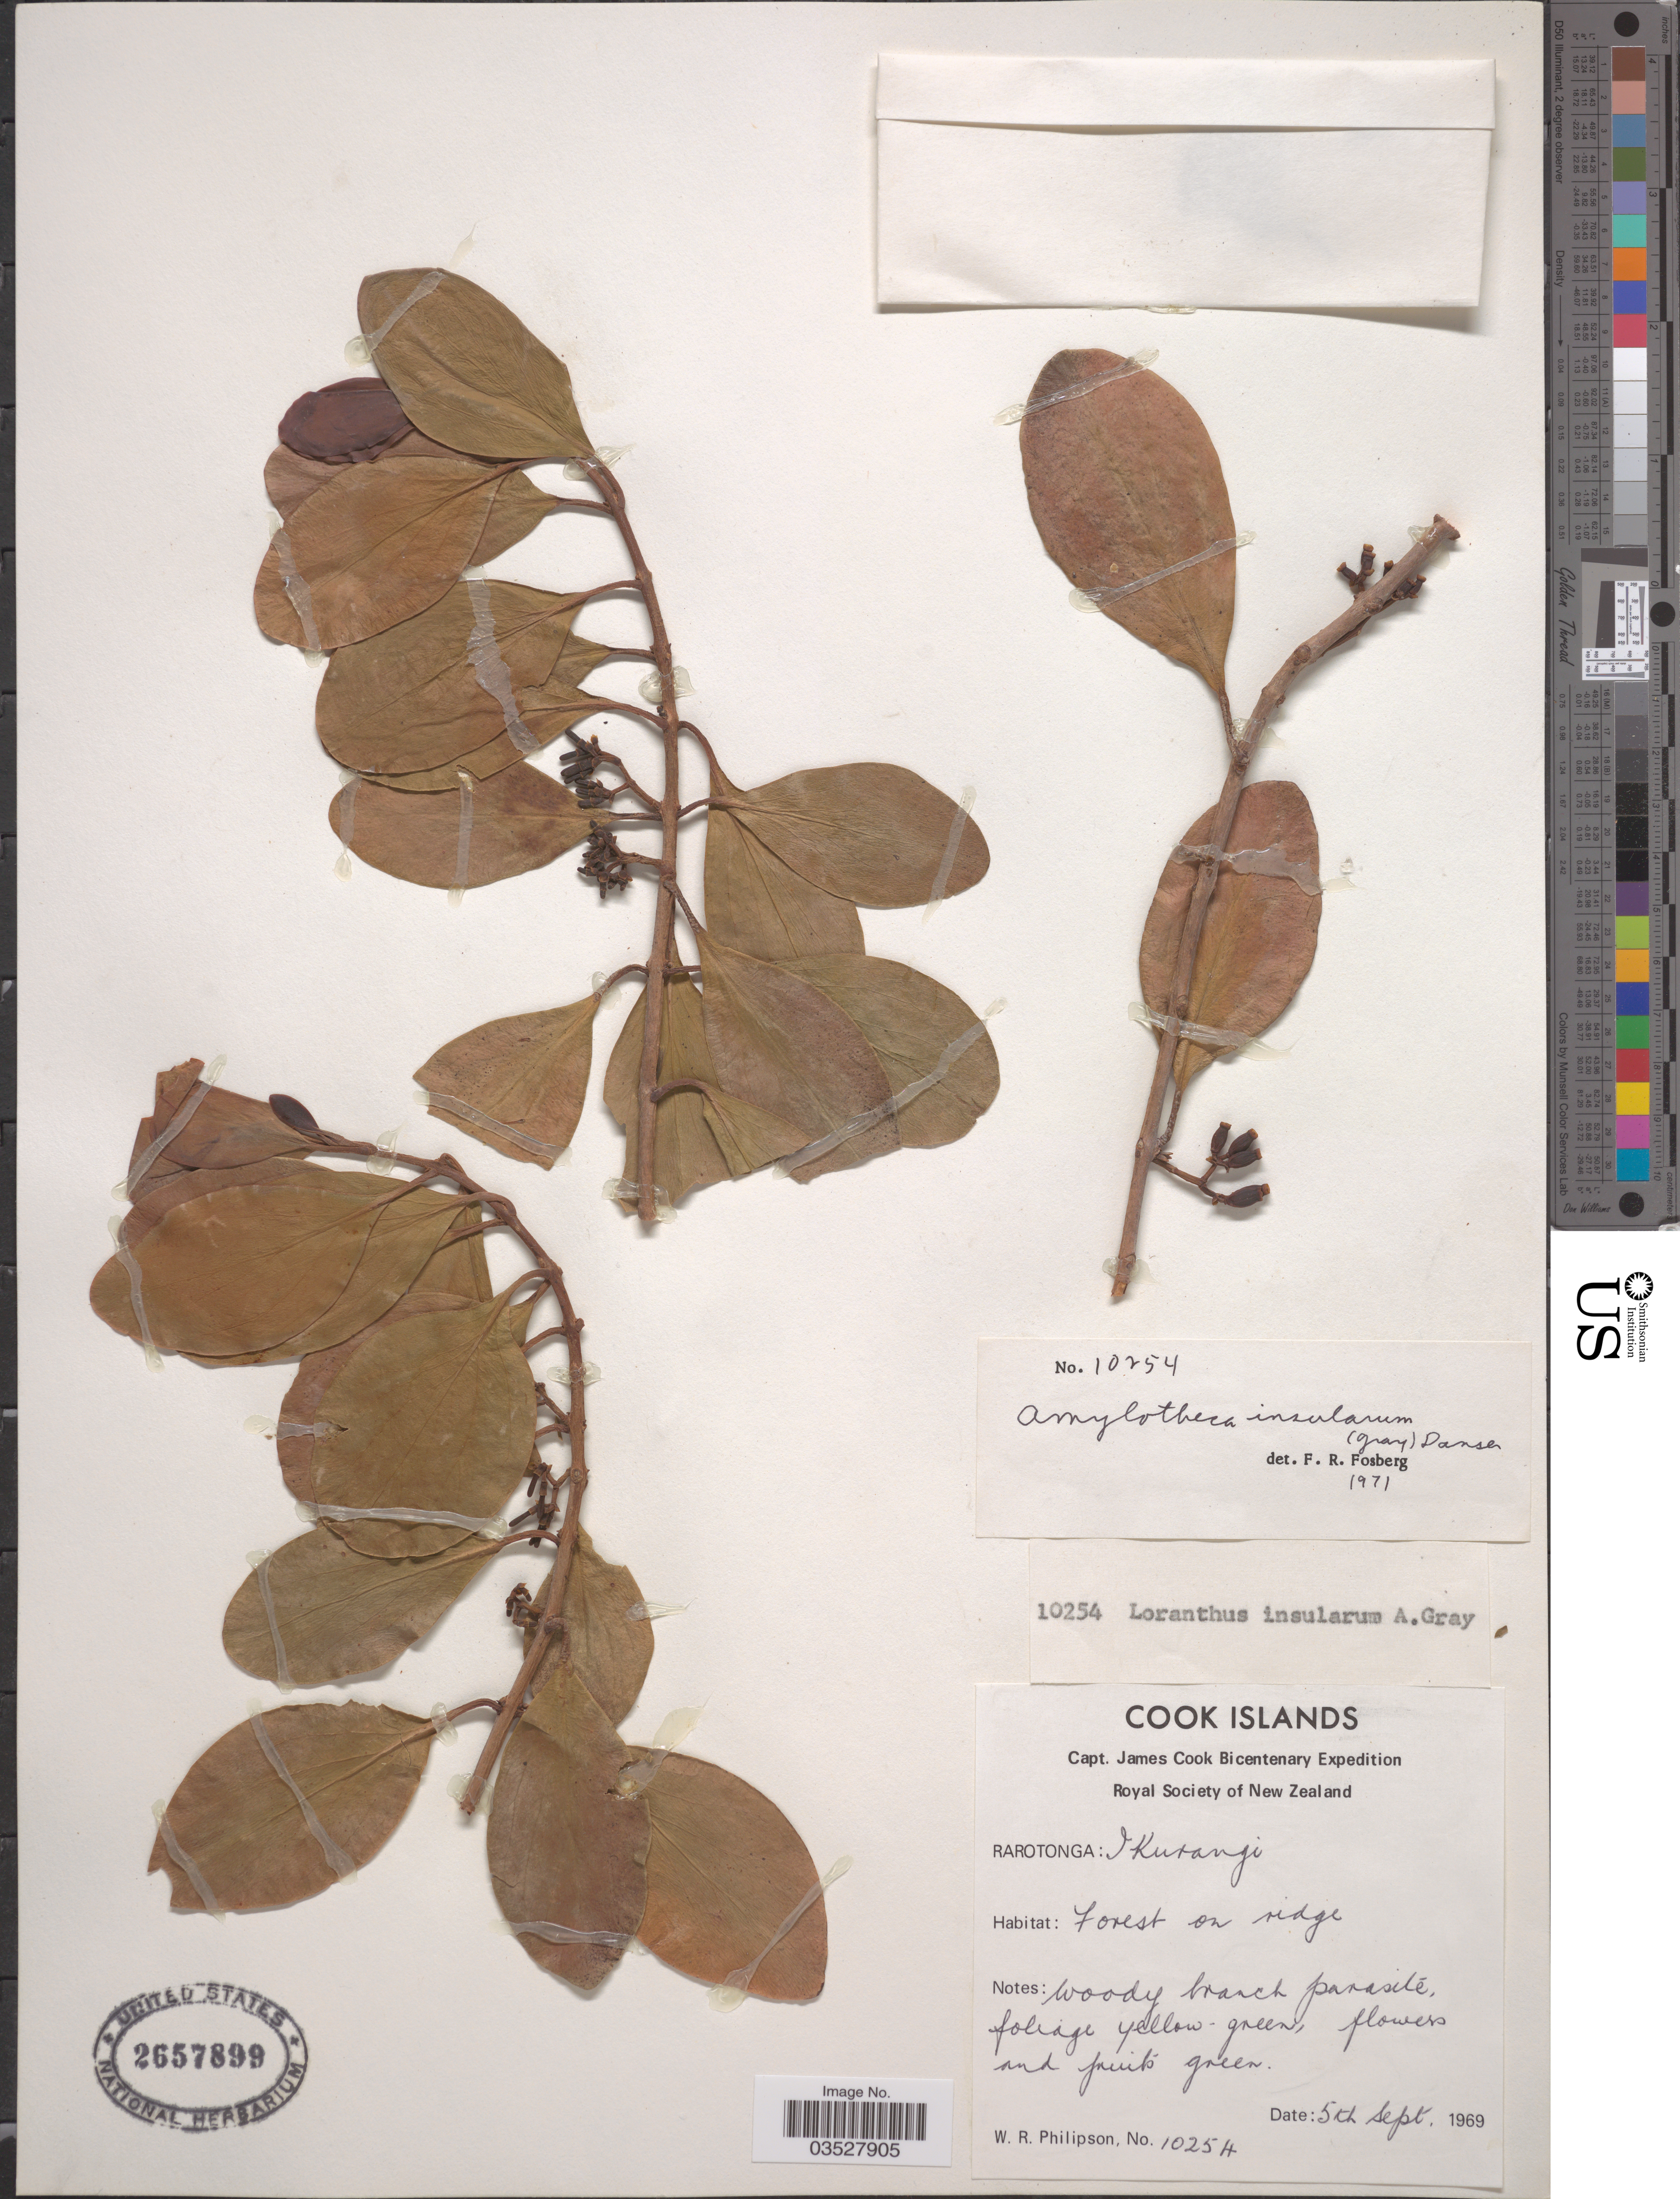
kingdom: Plantae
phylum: Tracheophyta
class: Magnoliopsida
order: Santalales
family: Loranthaceae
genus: Amylotheca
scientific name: Amylotheca insularum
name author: (A. Gray) Danser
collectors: W. R. Philipson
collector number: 1025a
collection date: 1969-09-05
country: Cook Islands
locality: Rarotonga: Ikurangi. Forest on ridge.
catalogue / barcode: US 2657899